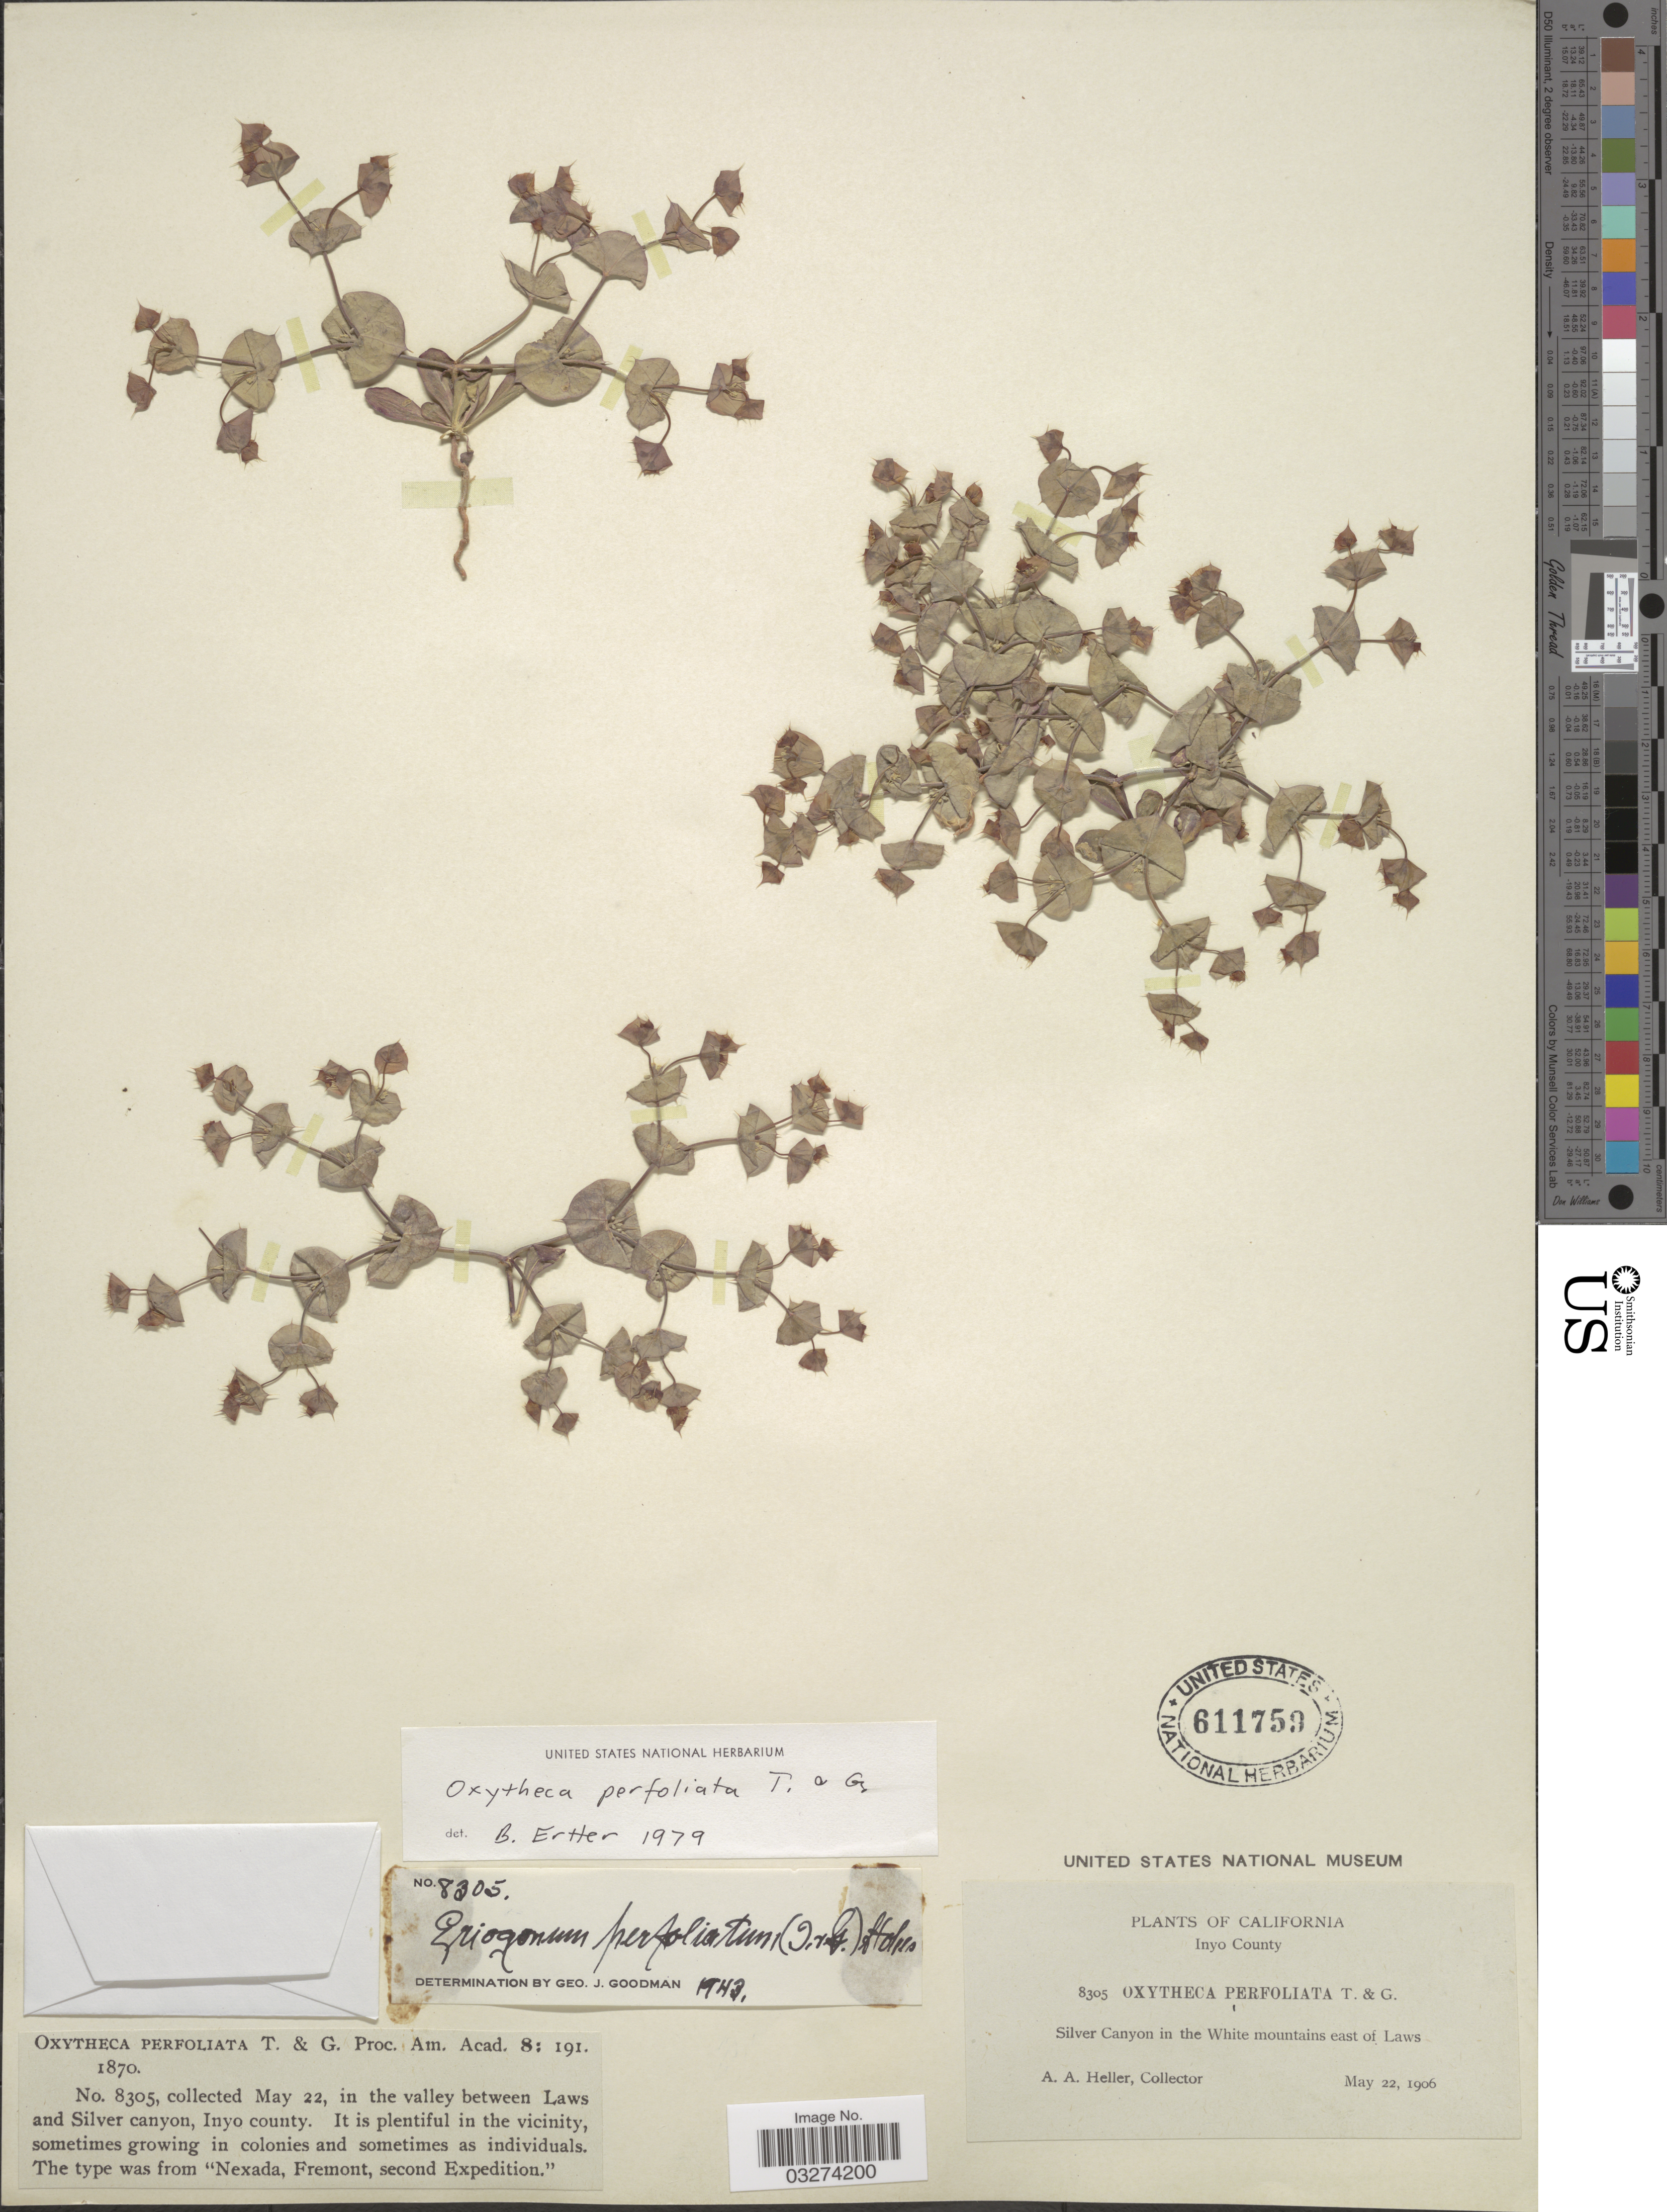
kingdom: Plantae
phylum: Tracheophyta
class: Magnoliopsida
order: Caryophyllales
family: Polygonaceae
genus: Oxytheca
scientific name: Oxytheca perfoliata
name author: Torr. & A. Gray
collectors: A. A. Heller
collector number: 8305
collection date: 1906-05-22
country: United States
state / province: California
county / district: Inyo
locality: Inyo County. Silver Canyon in the White mountains east of Laws. In the valley between Laws and Silver canyon.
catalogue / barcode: US 611759